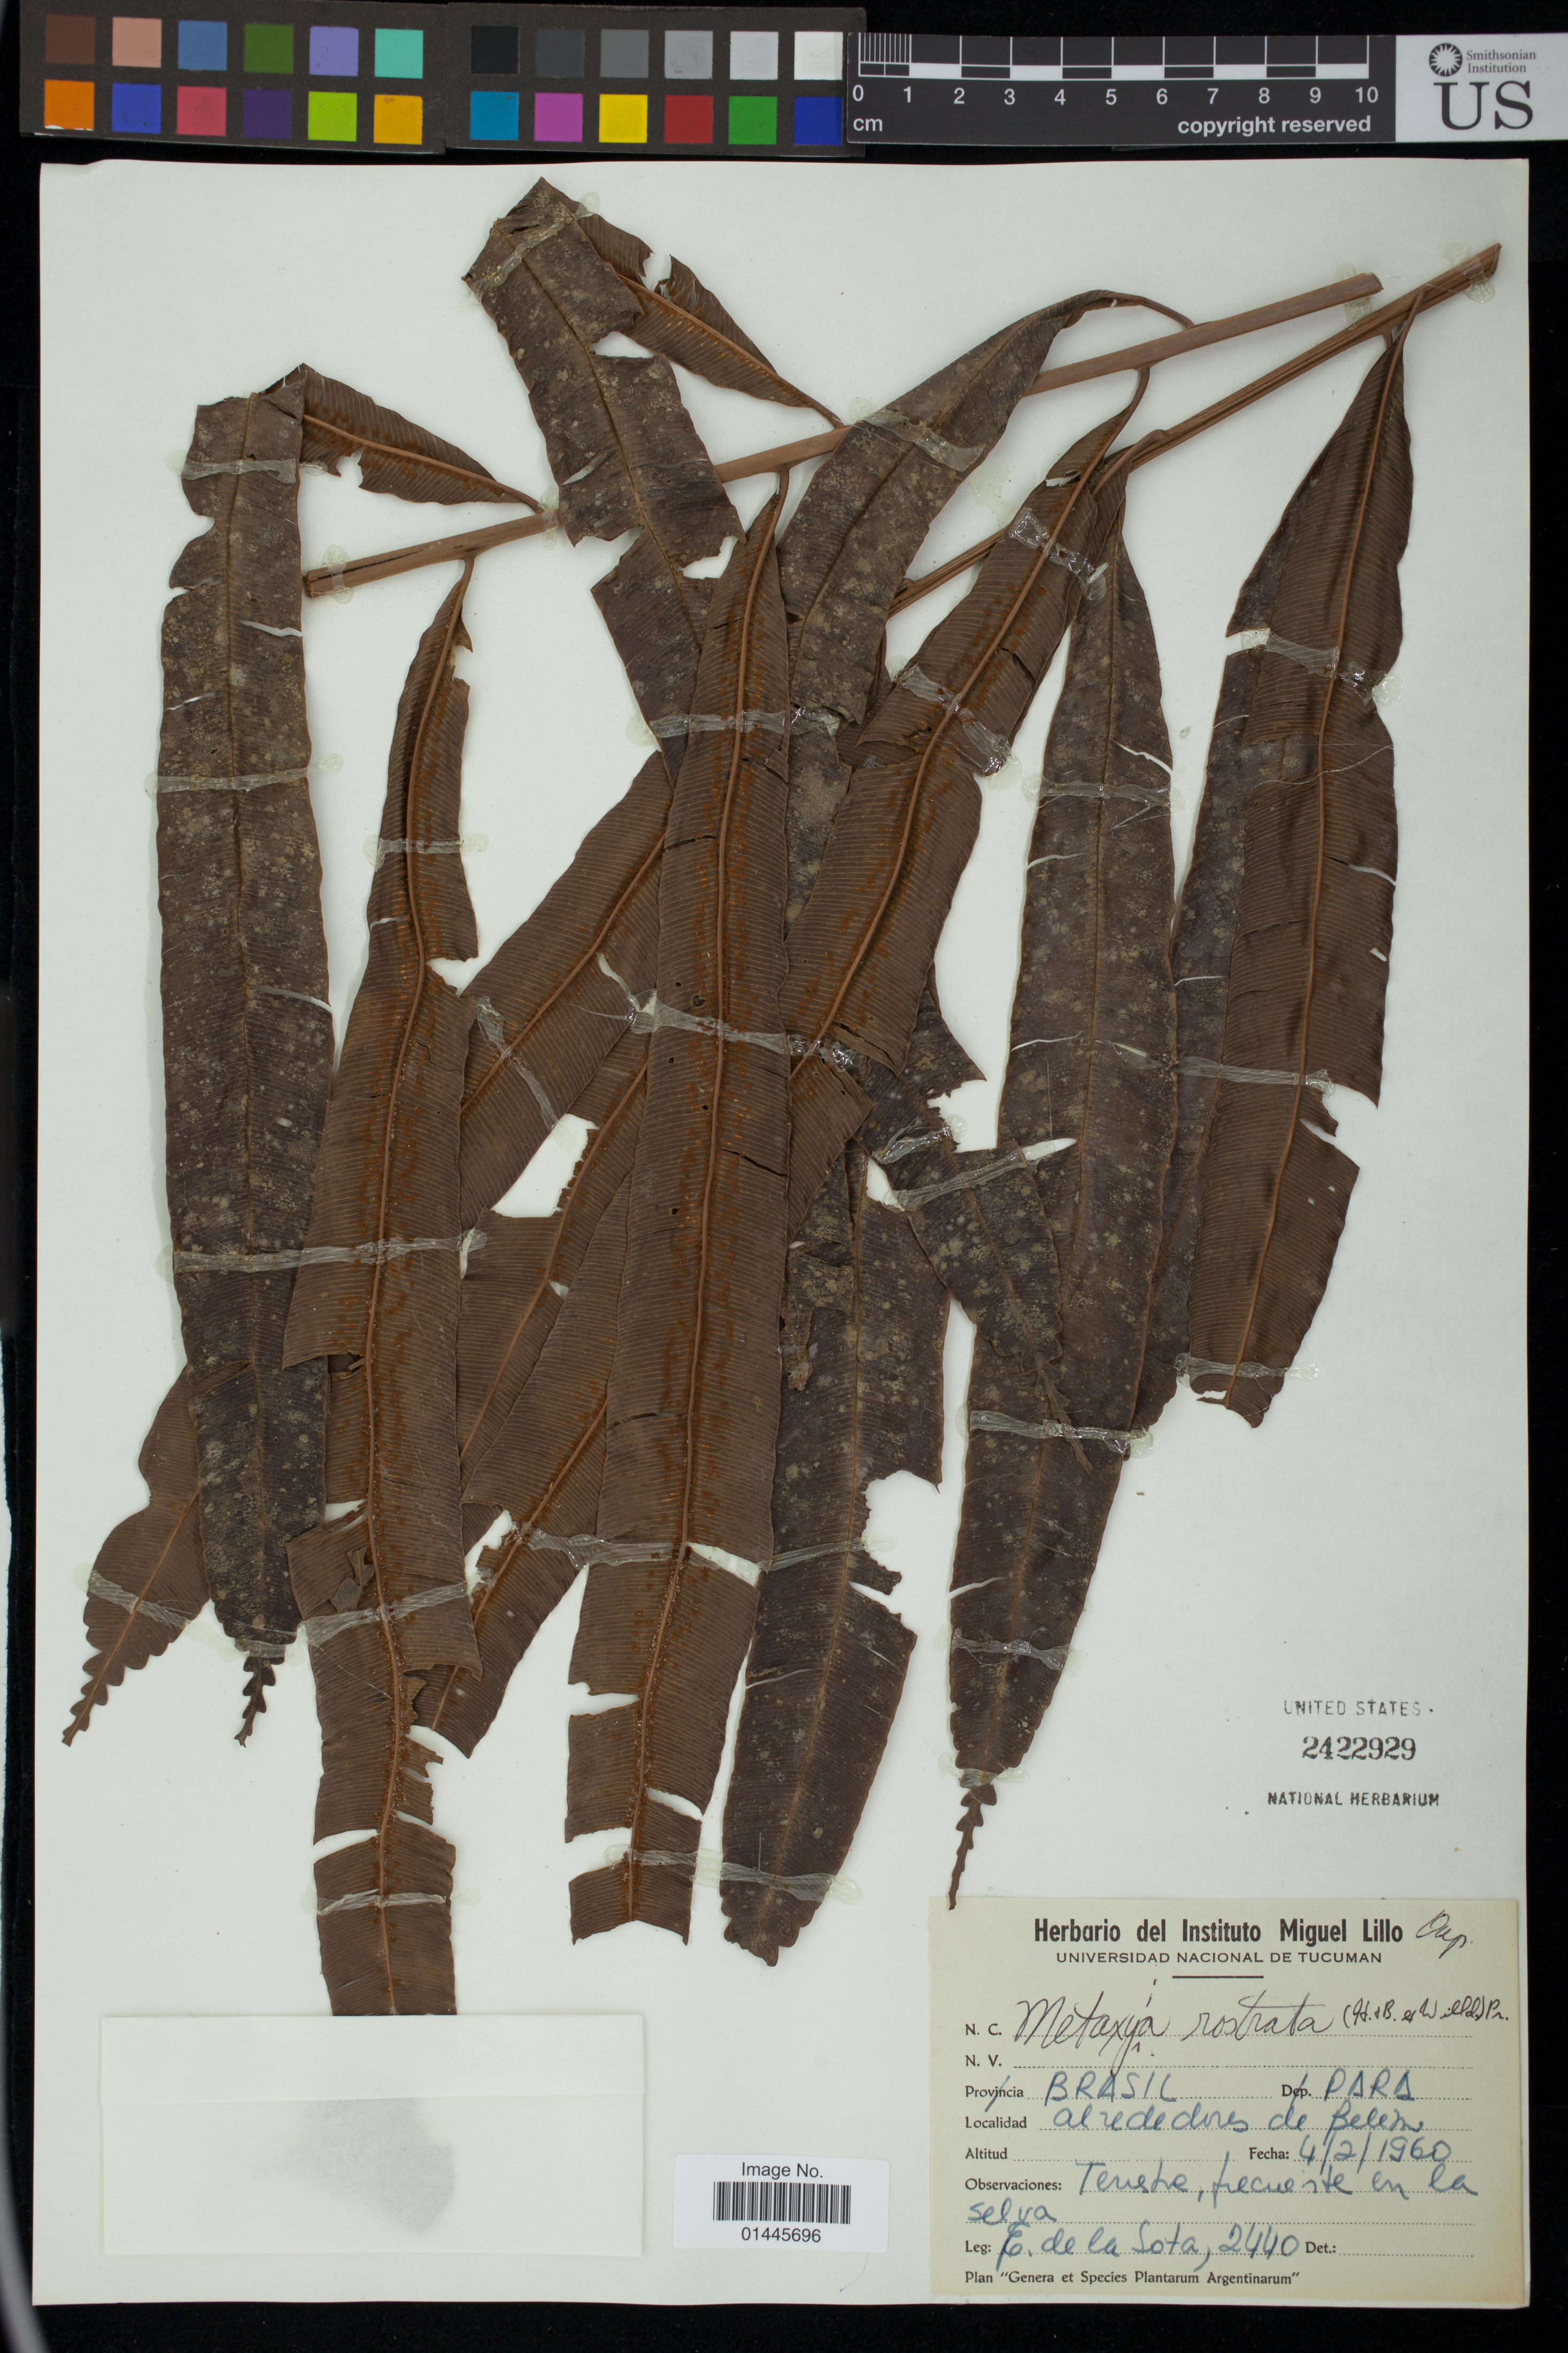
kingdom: Plantae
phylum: Tracheophyta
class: Polypodiopsida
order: Cyatheales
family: Metaxyaceae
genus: Metaxya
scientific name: Metaxya rostrata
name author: (Kunth) C. Presl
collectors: E. R. de la Sota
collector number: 2440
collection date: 1960-02-04 or 1960-04-02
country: Brazil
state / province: Pará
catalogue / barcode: US 2422929